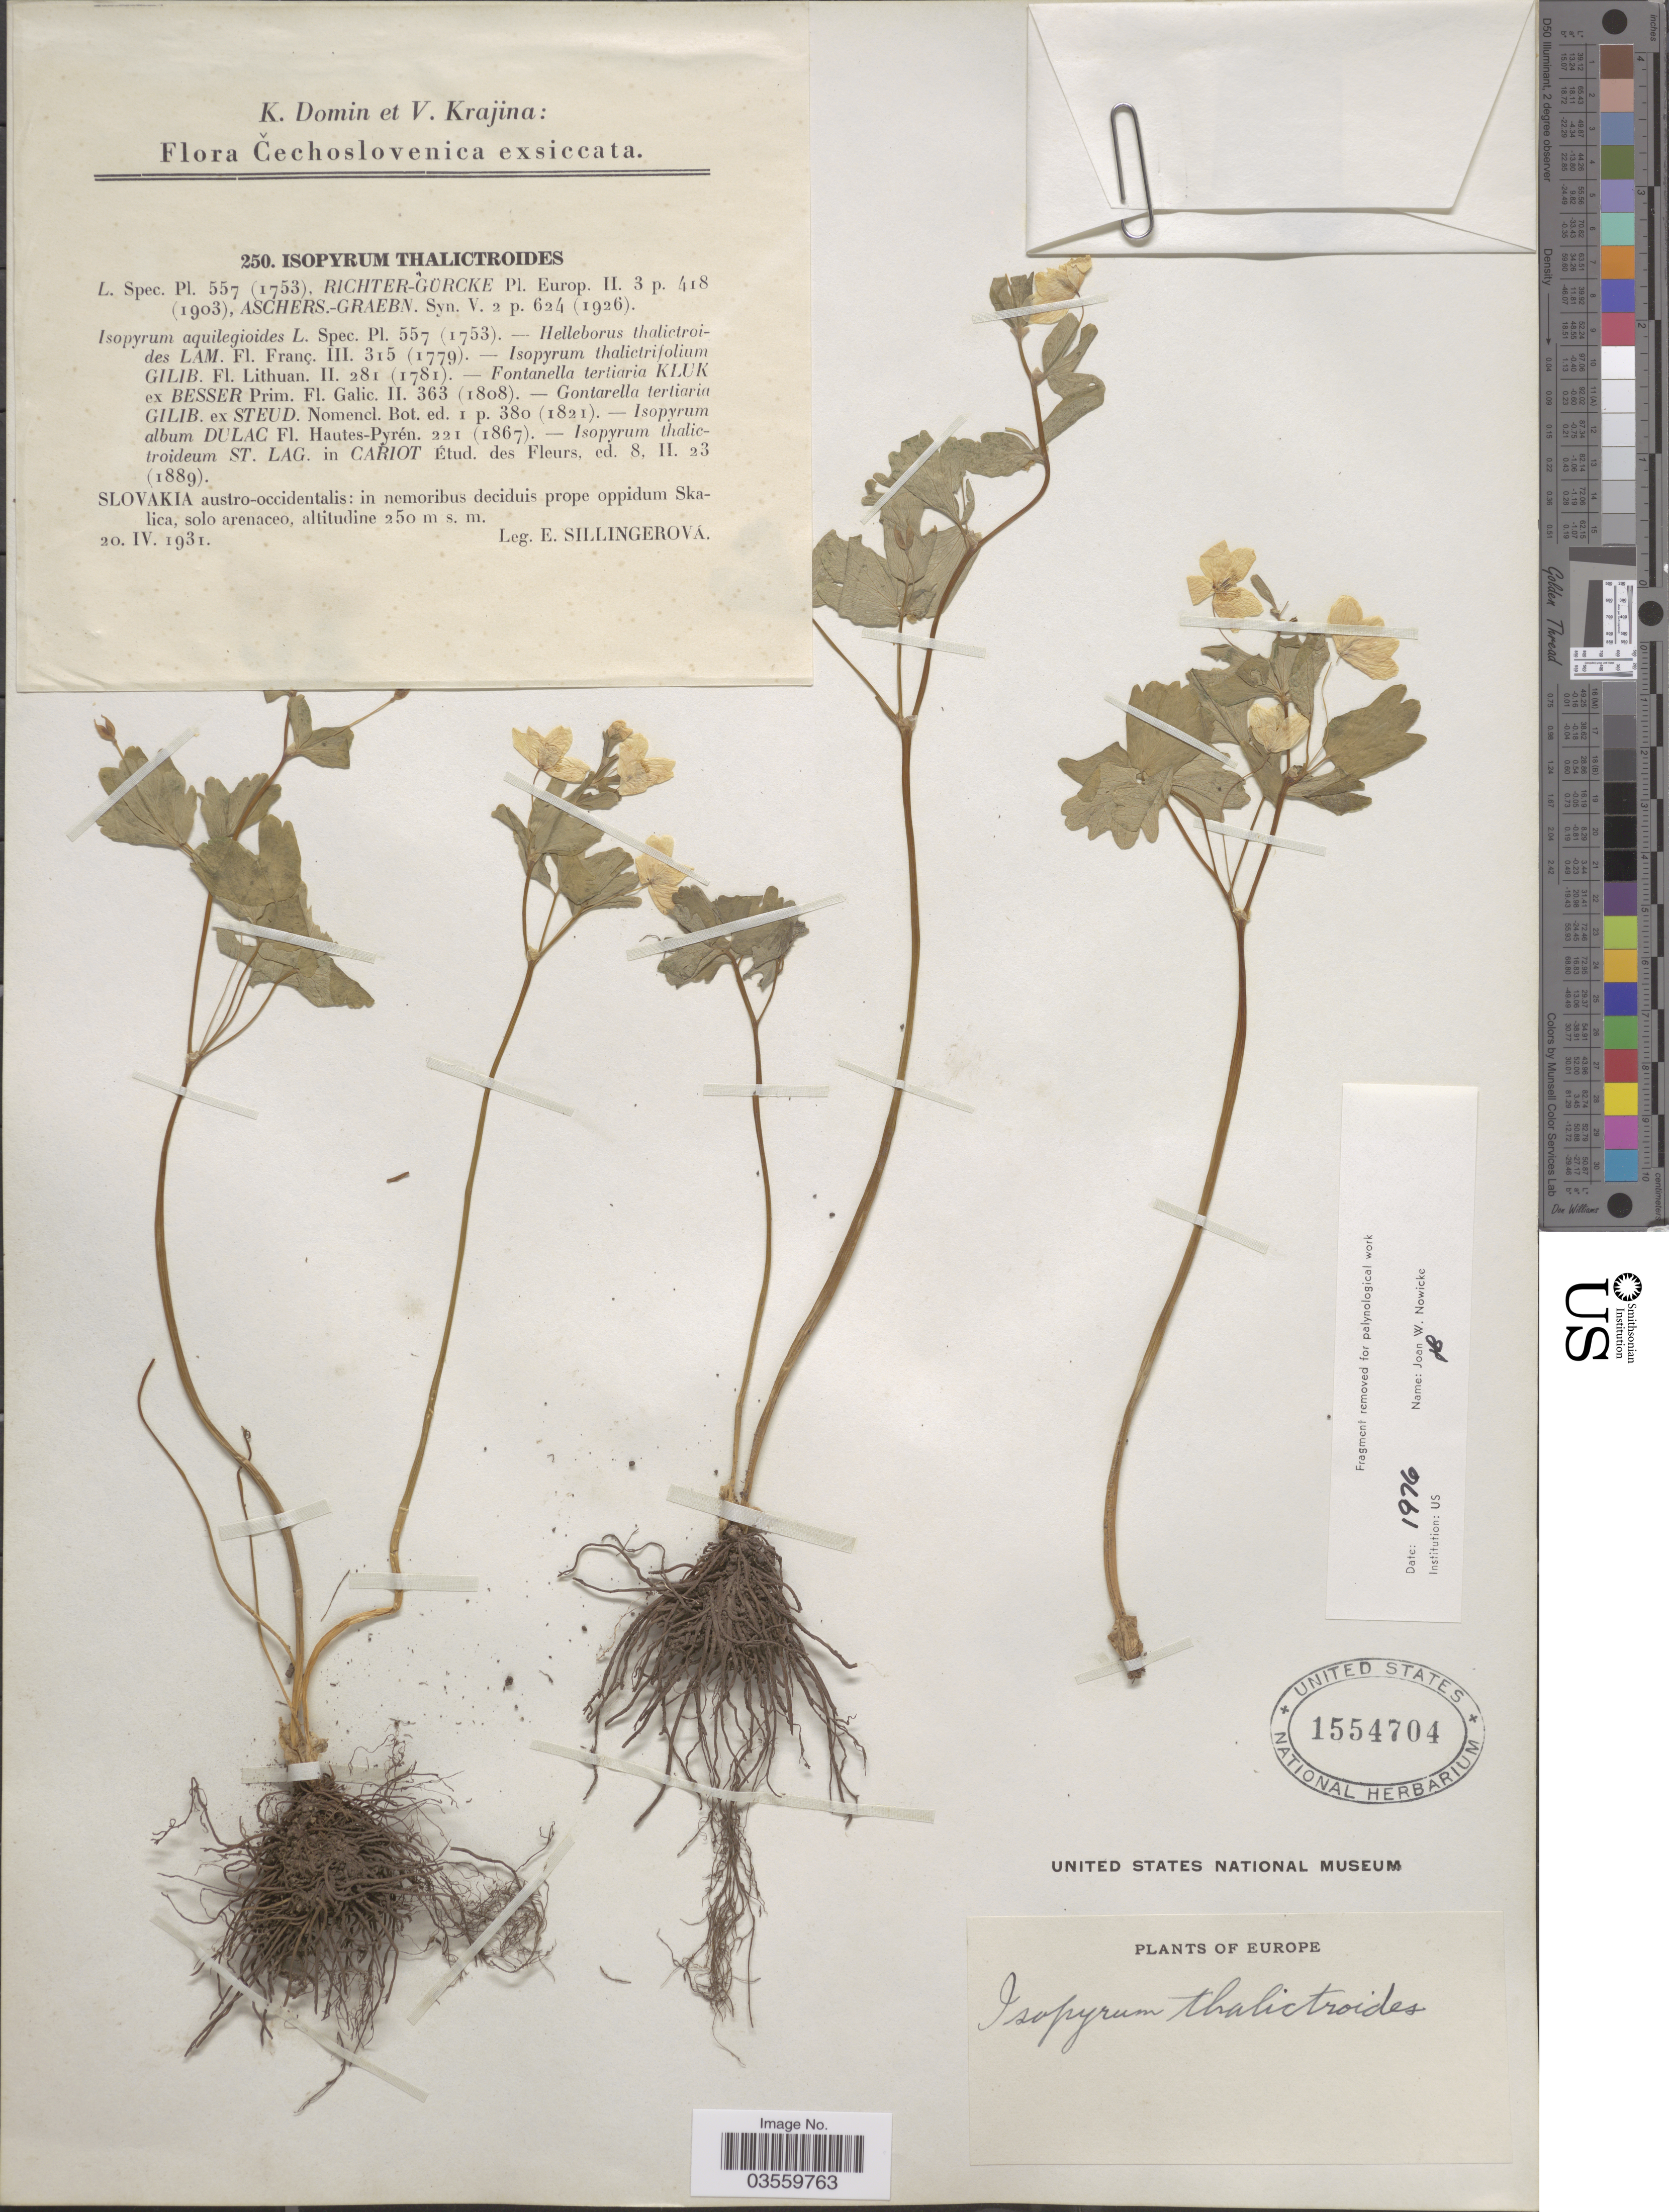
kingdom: Plantae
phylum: Tracheophyta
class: Magnoliopsida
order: Ranunculales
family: Ranunculaceae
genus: Isopyrum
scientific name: Isopyrum thalictroides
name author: L.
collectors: E. Silingerová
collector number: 250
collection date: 1931-04-20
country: Slovakia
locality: Čechoslovenica. Slovakia austro-occidentalis: in nemoribus deciduis prope oppidum Skalica.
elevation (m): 250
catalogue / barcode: US 1554704